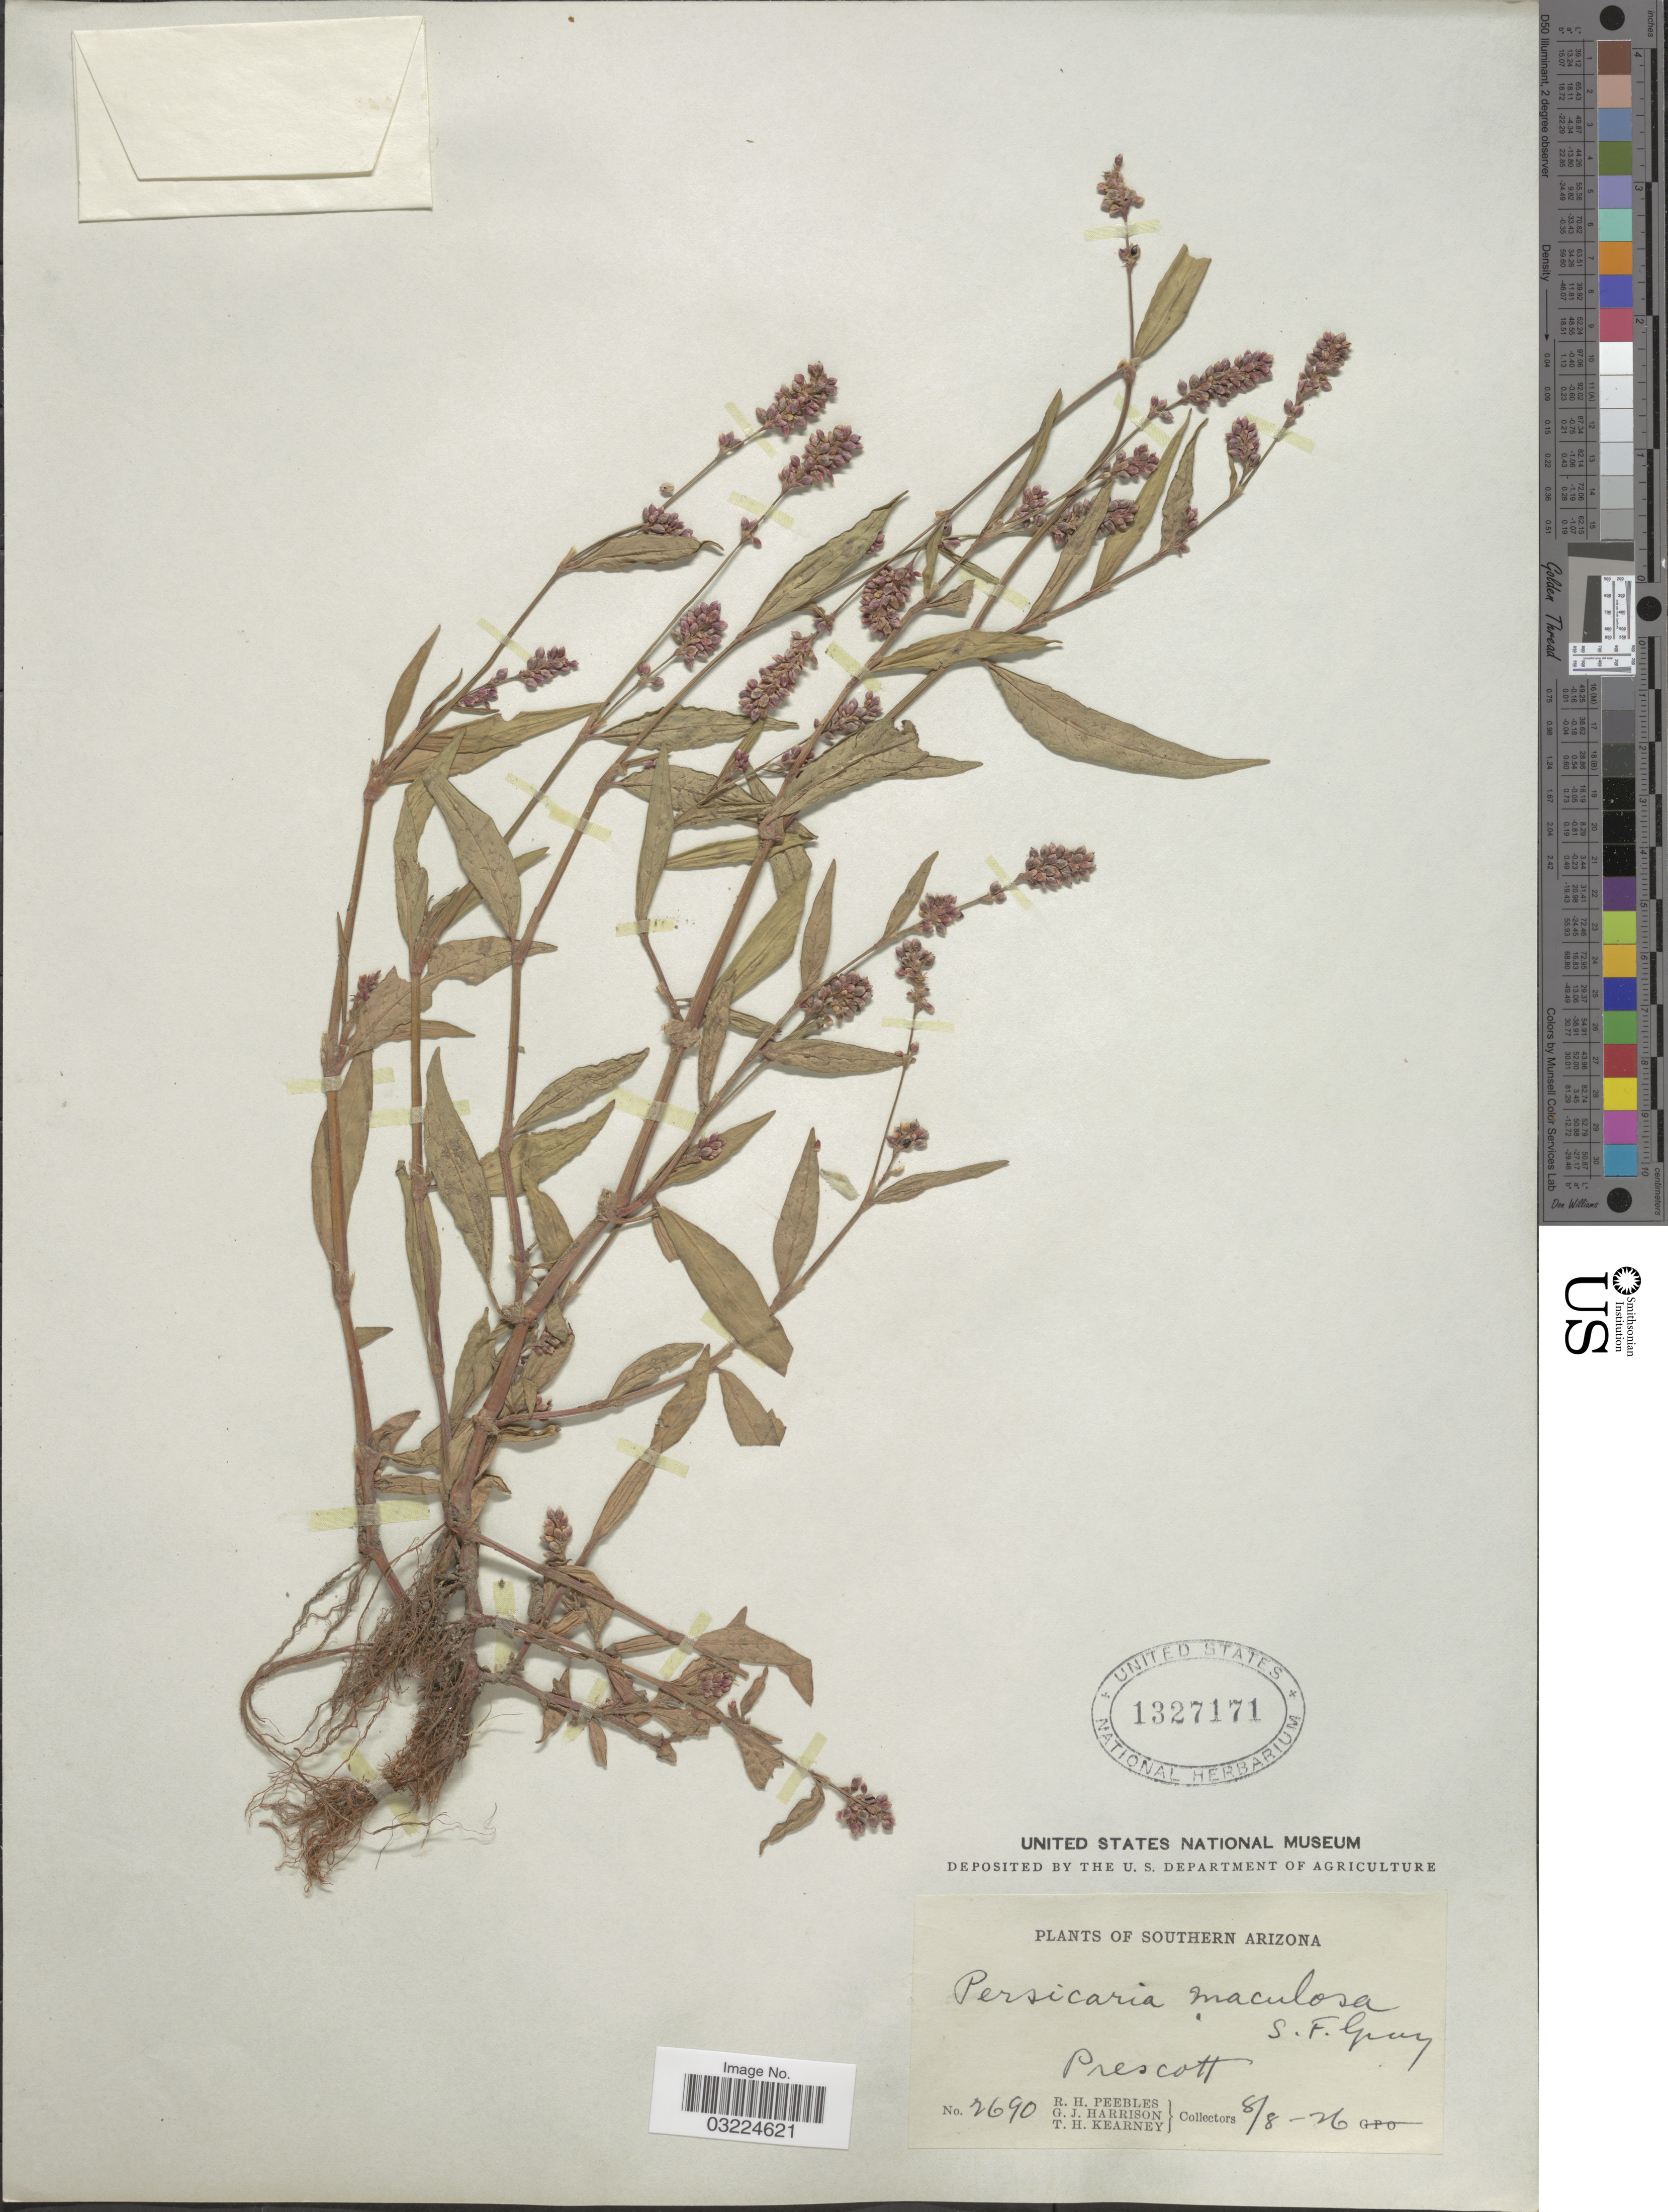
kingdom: Plantae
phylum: Tracheophyta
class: Magnoliopsida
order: Caryophyllales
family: Polygonaceae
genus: Persicaria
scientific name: Persicaria maculosa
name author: S.F. Gray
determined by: Atha, D. E.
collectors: R. H. Peebles, G. J. Harrison & T. H. Kearney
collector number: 2690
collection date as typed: Transcribed d/m/y: 8/8/26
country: United States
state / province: Arizona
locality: Southern Arizona. Prescott.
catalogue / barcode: US 1327171